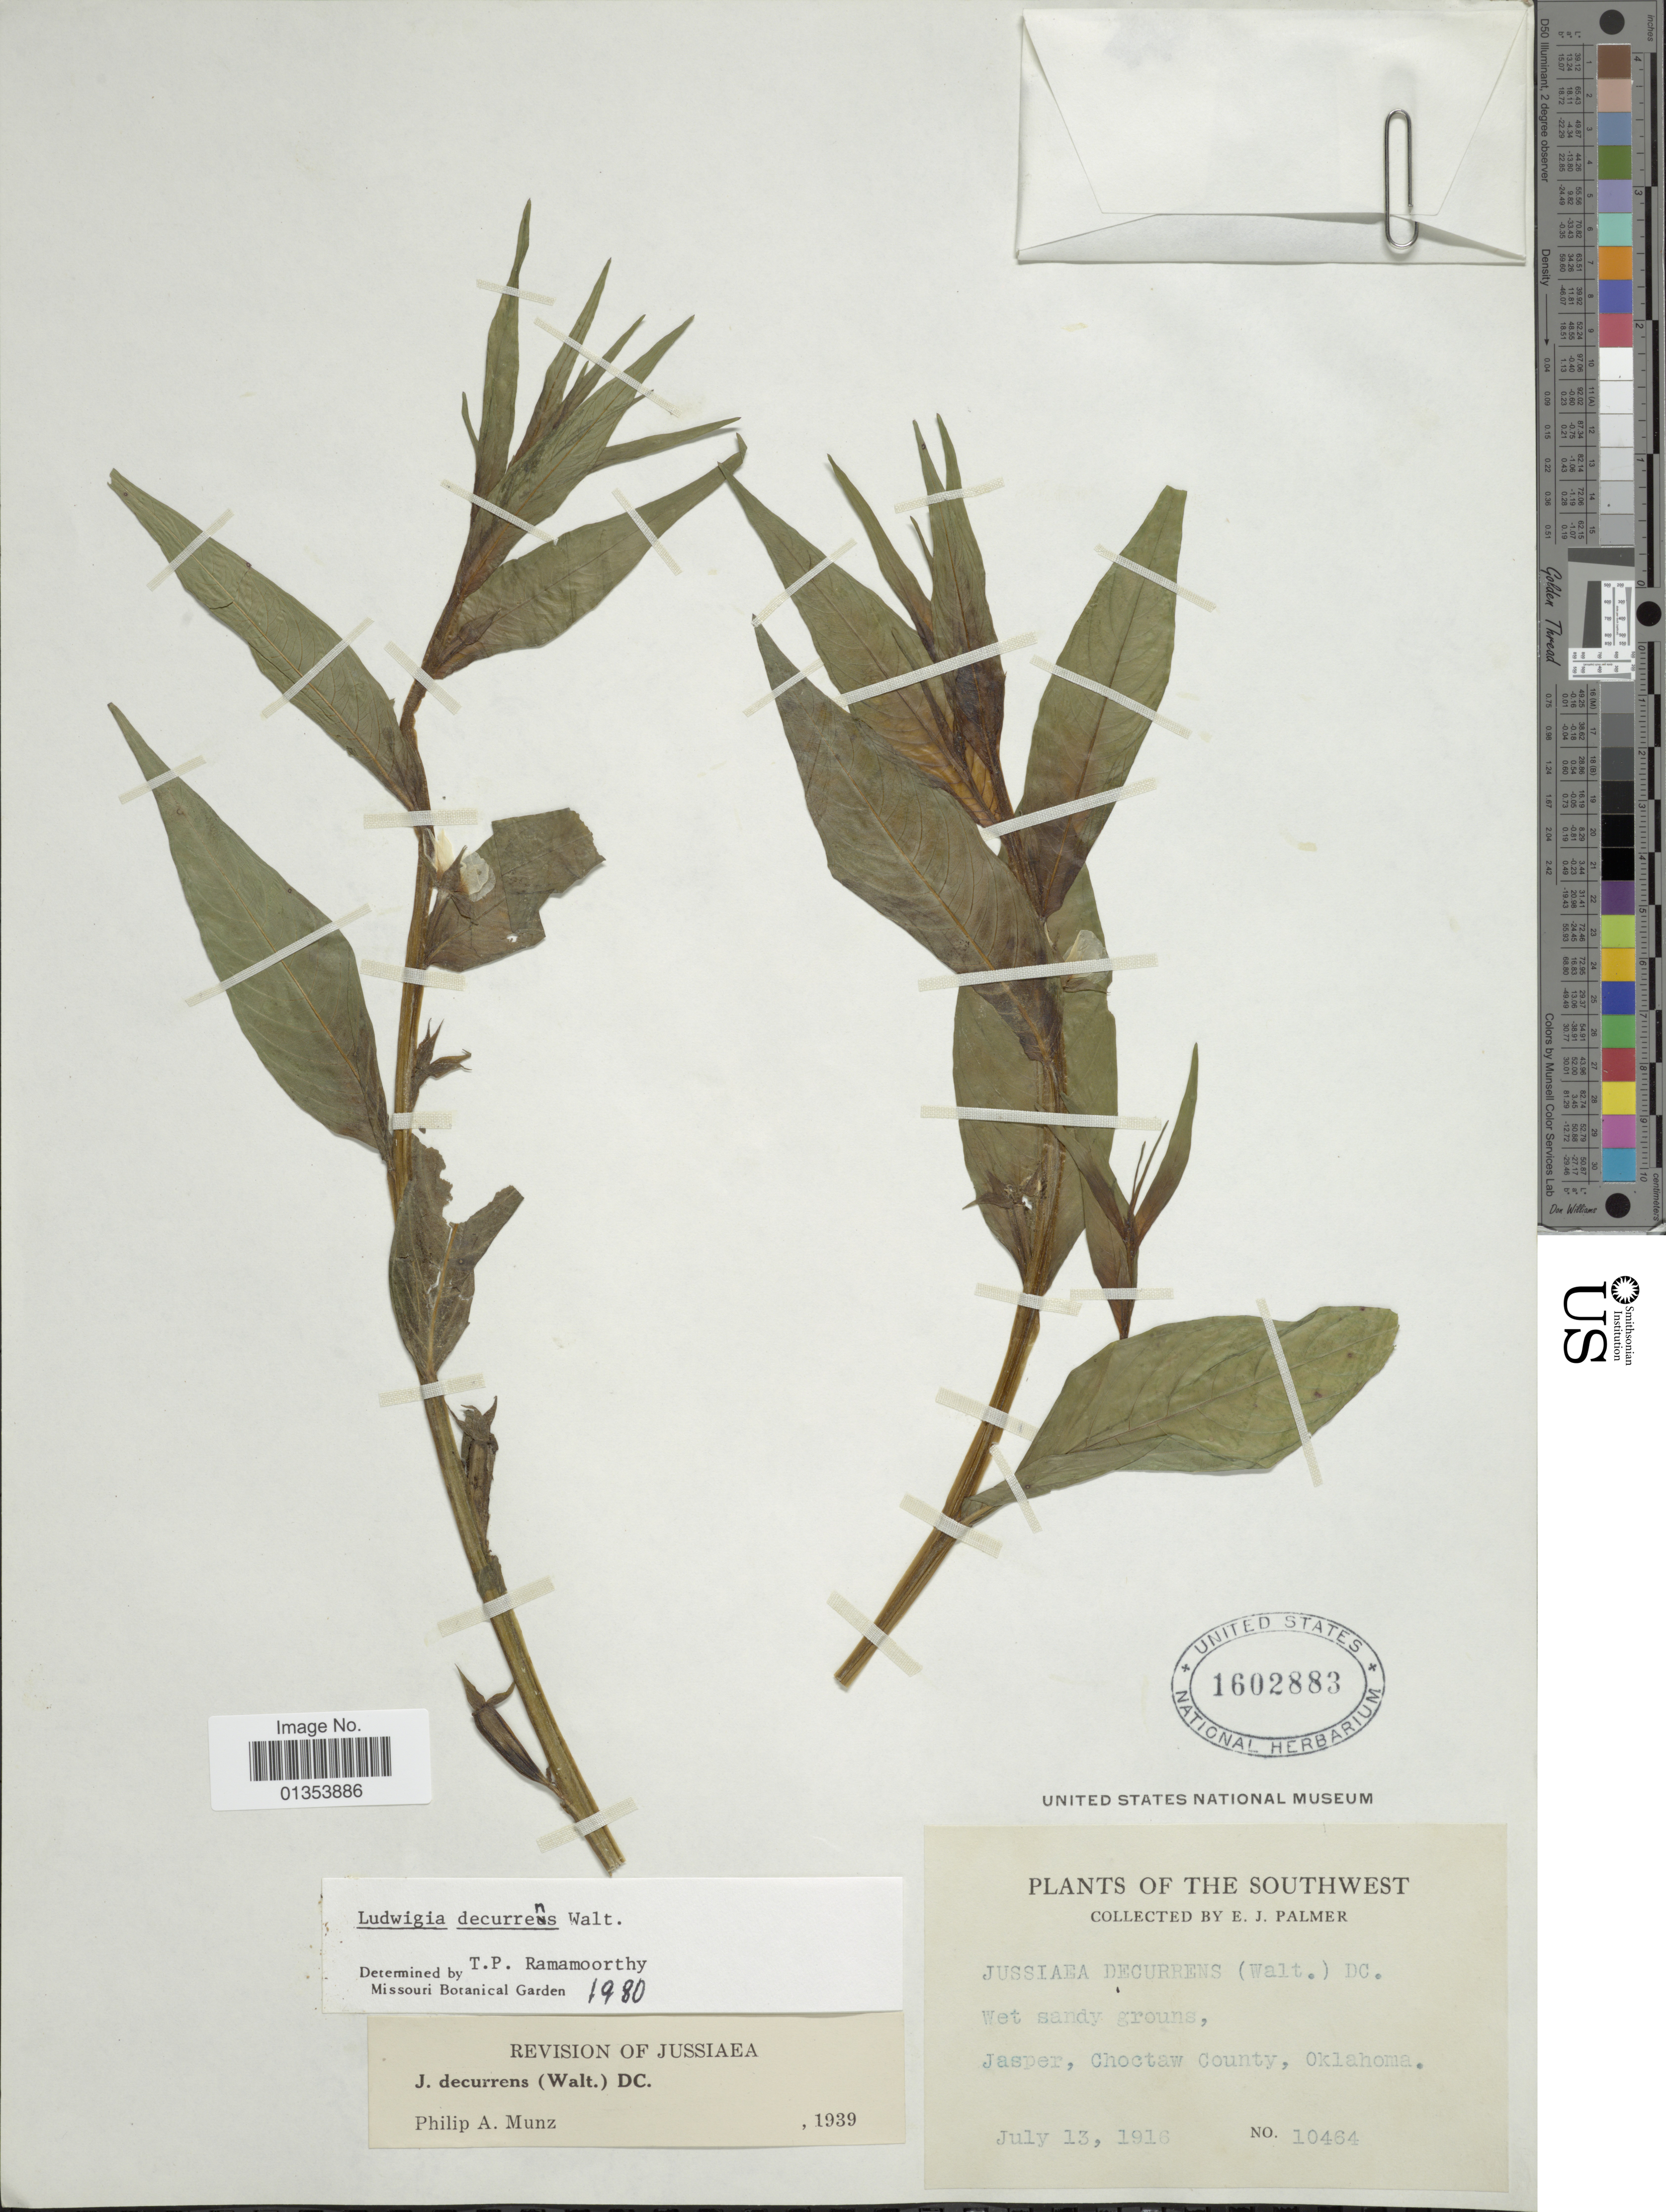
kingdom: Plantae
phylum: Tracheophyta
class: Magnoliopsida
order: Myrtales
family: Onagraceae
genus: Ludwigia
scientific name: Ludwigia decurrens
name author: Walter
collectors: E. J. Palmer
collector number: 10464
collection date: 1916-07-13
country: United States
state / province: Oklahoma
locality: Jasper, Choctaw County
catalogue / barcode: US 1602883